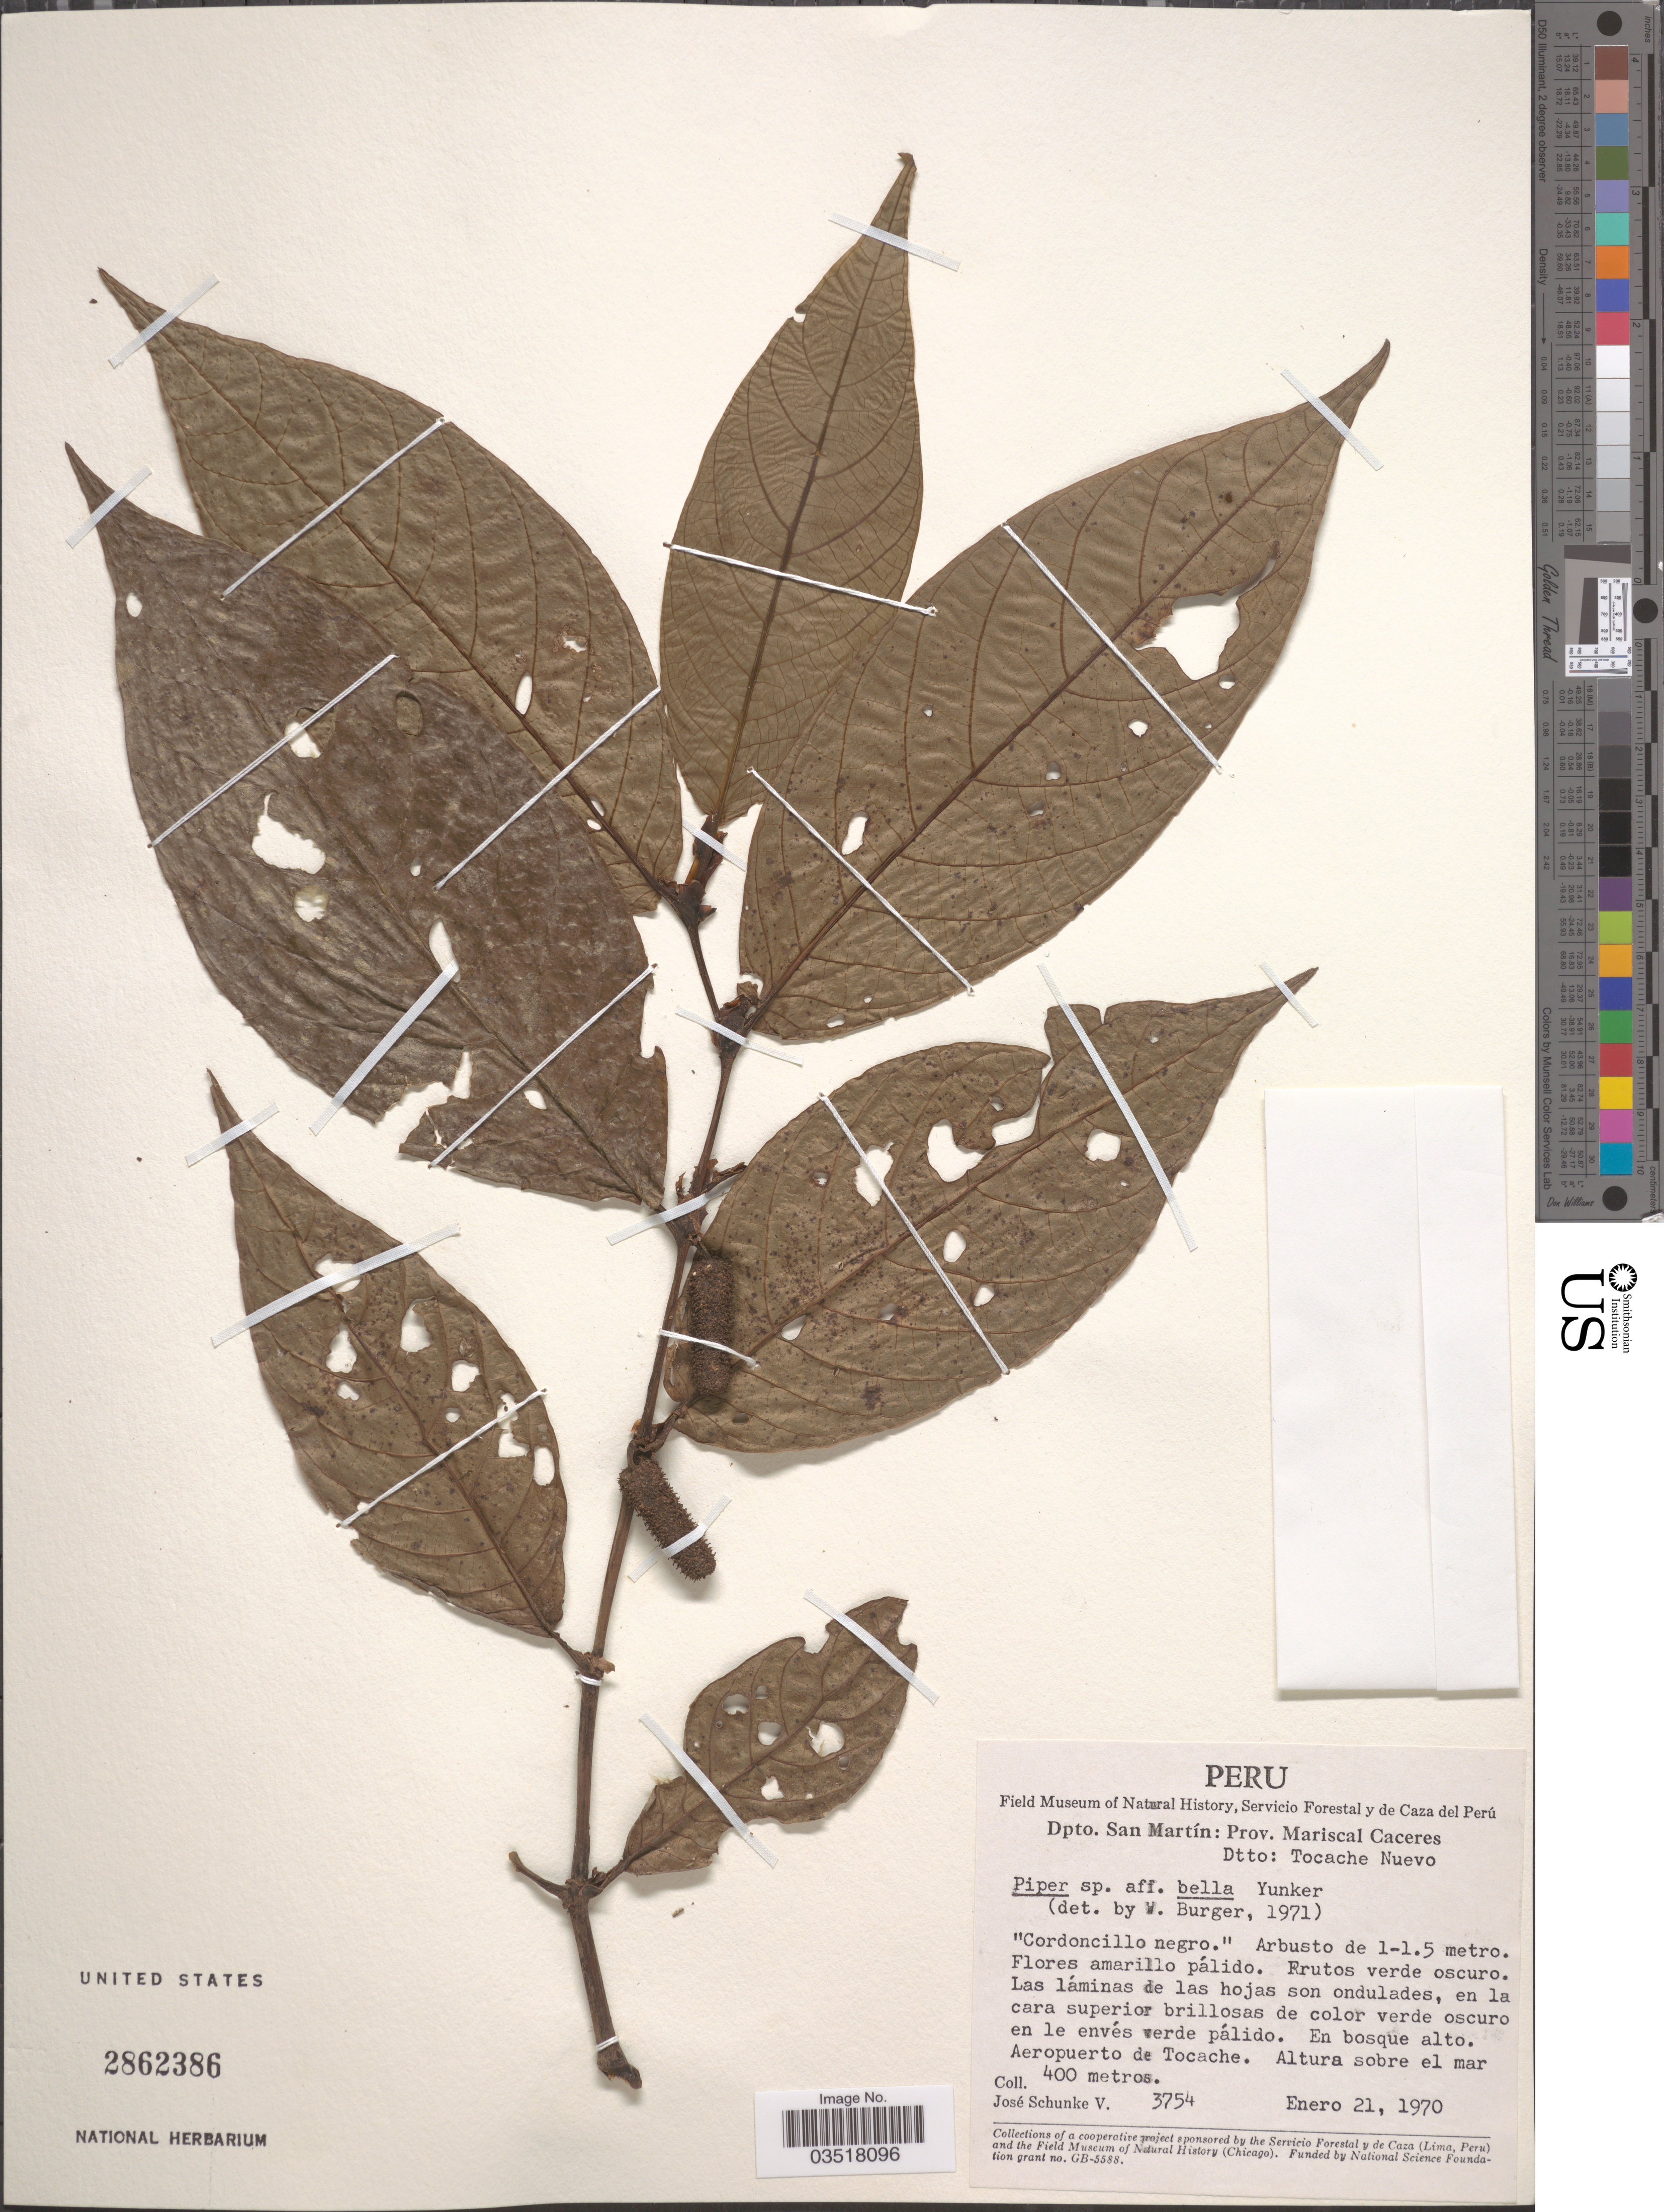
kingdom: Plantae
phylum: Tracheophyta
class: Magnoliopsida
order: Piperales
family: Piperaceae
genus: Piper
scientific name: Piper bella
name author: Yunck. in Trel. & Yunck.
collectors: J. Schunke Vigo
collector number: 3754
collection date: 1970-01-21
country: Peru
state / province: San Martín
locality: Dpto. San Martín: Prov. Mariscal Caceres. Dtto: Tocache Nuevo. Aeropuerto de Tocache.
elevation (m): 400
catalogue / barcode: US 2862386